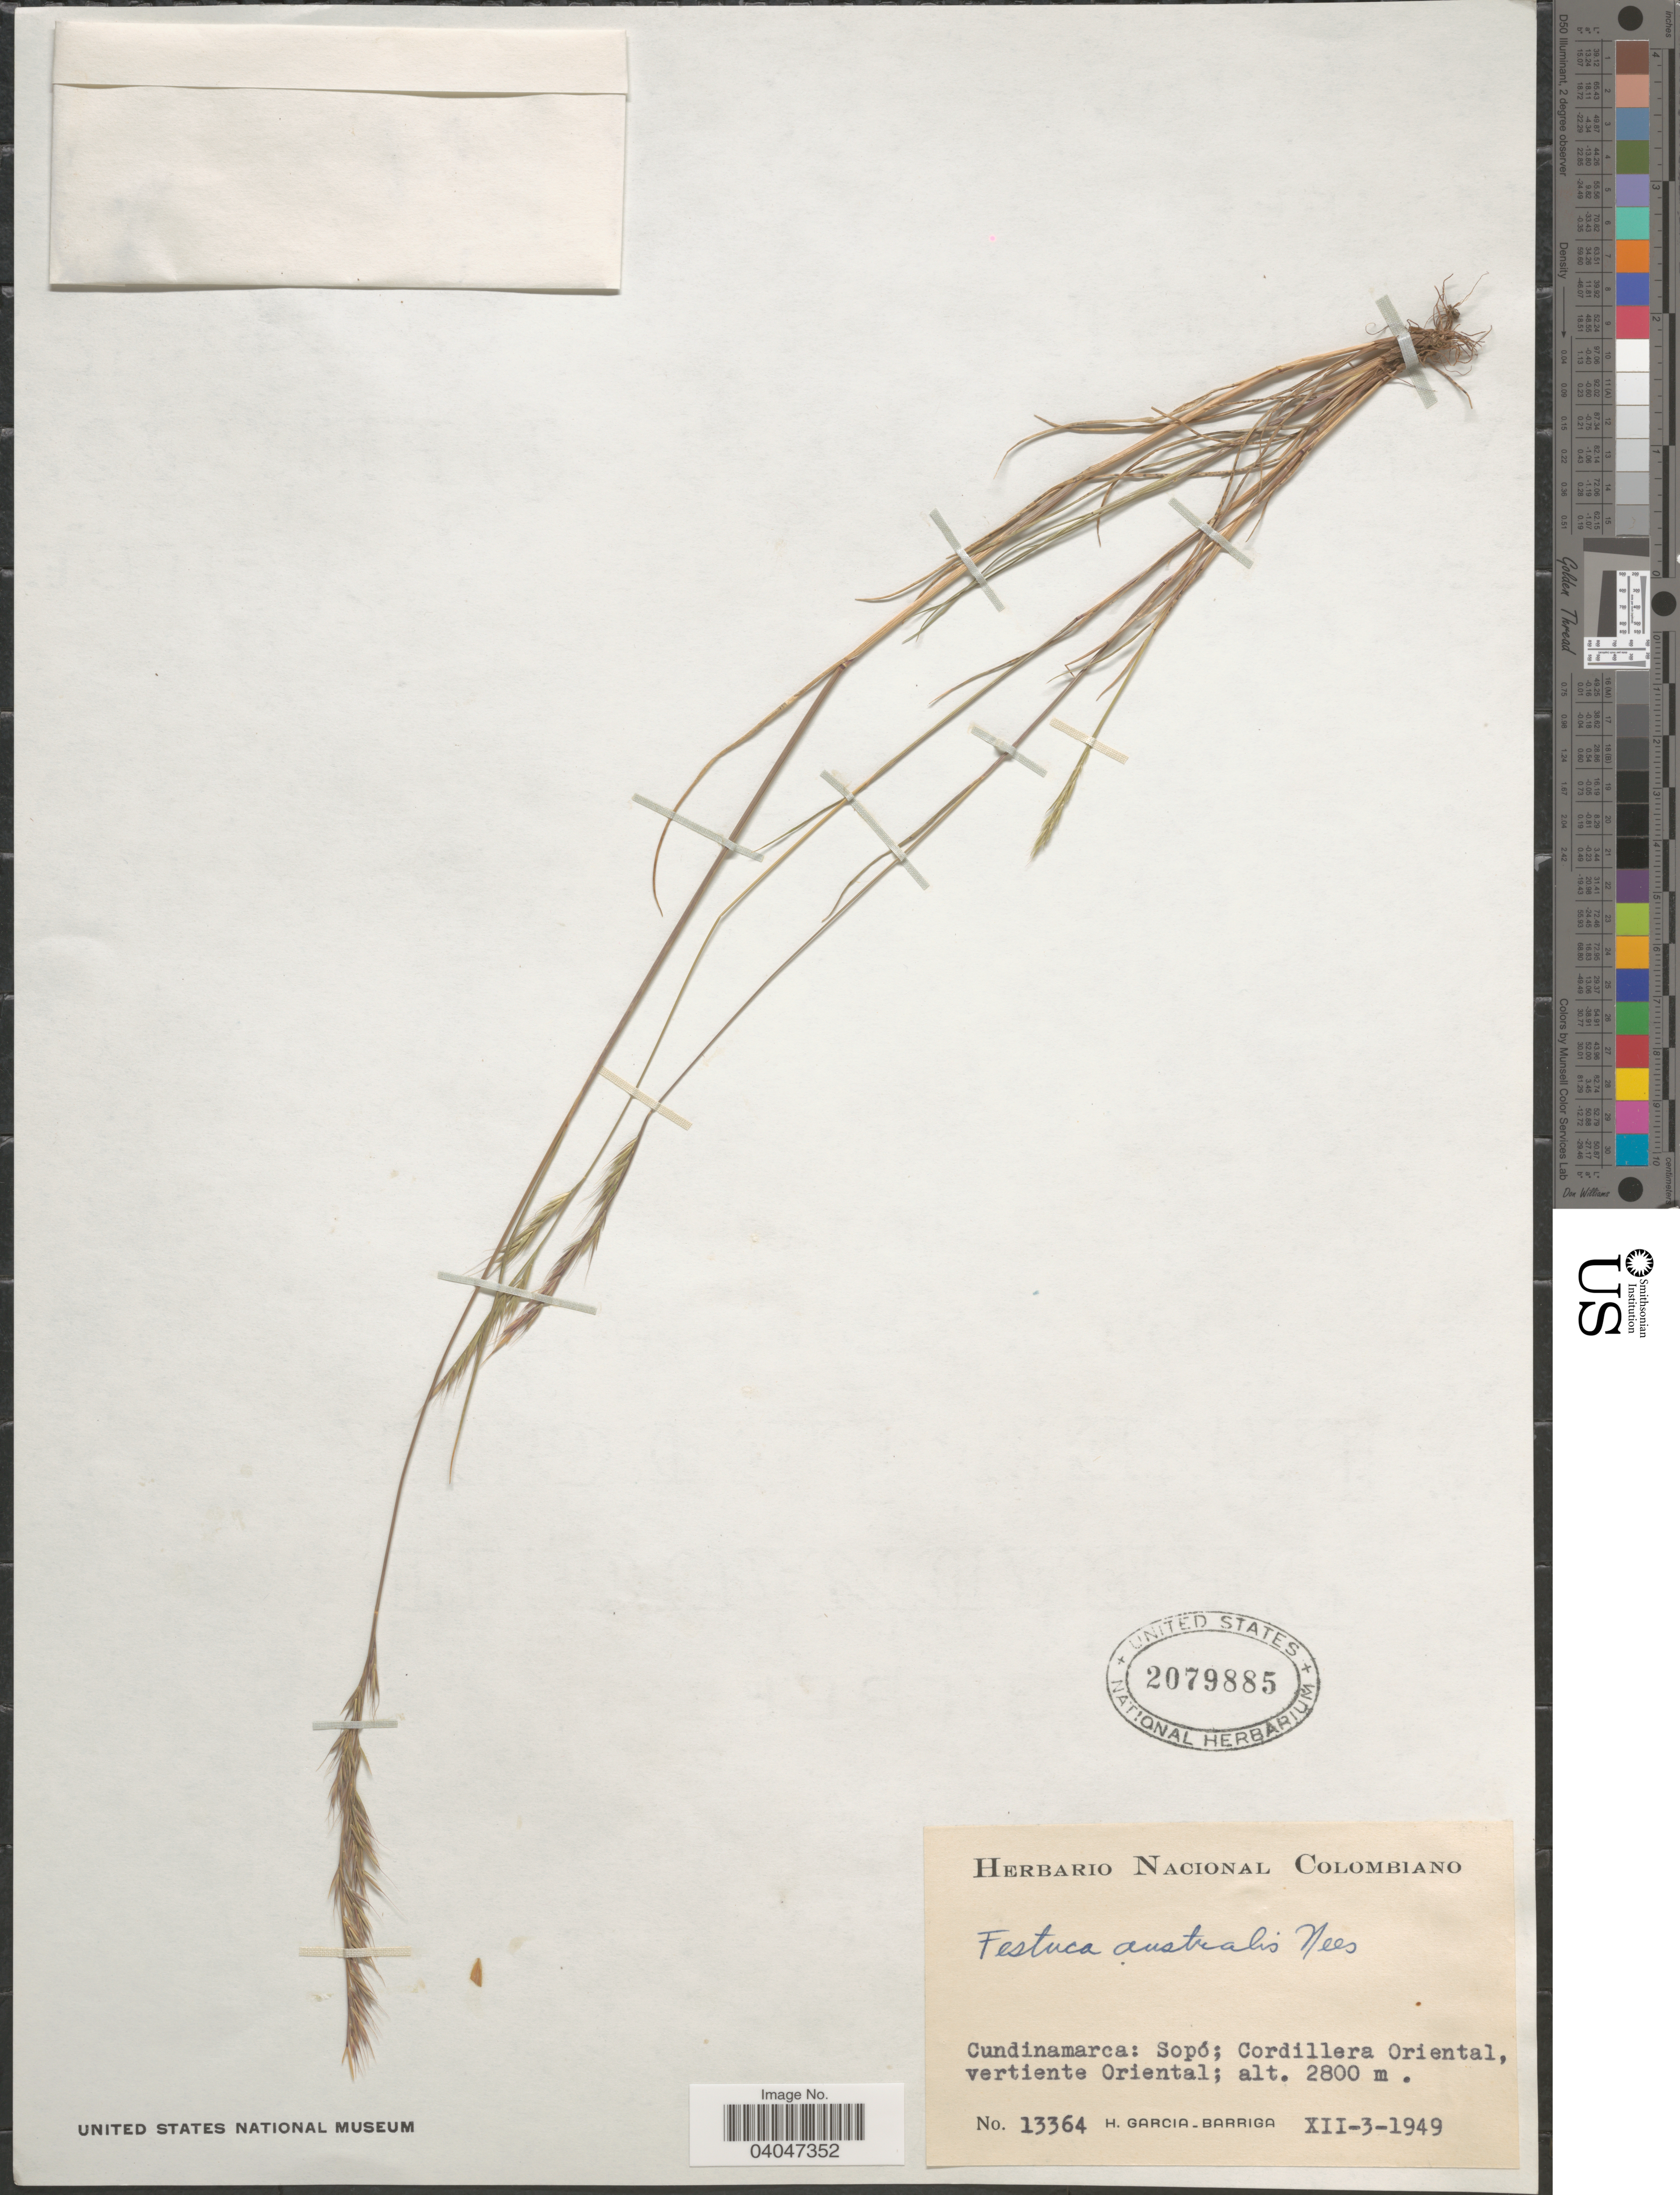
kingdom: Plantae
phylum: Tracheophyta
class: Liliopsida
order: Poales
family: Poaceae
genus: Festuca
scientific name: Festuca australis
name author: Nees ex Steud.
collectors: H. García Barriga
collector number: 13364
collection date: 1949-12-03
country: Colombia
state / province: Cundinamarca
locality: Sopó; Cordillera Oriental, vertiente Oriental.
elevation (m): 2800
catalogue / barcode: US 2079885